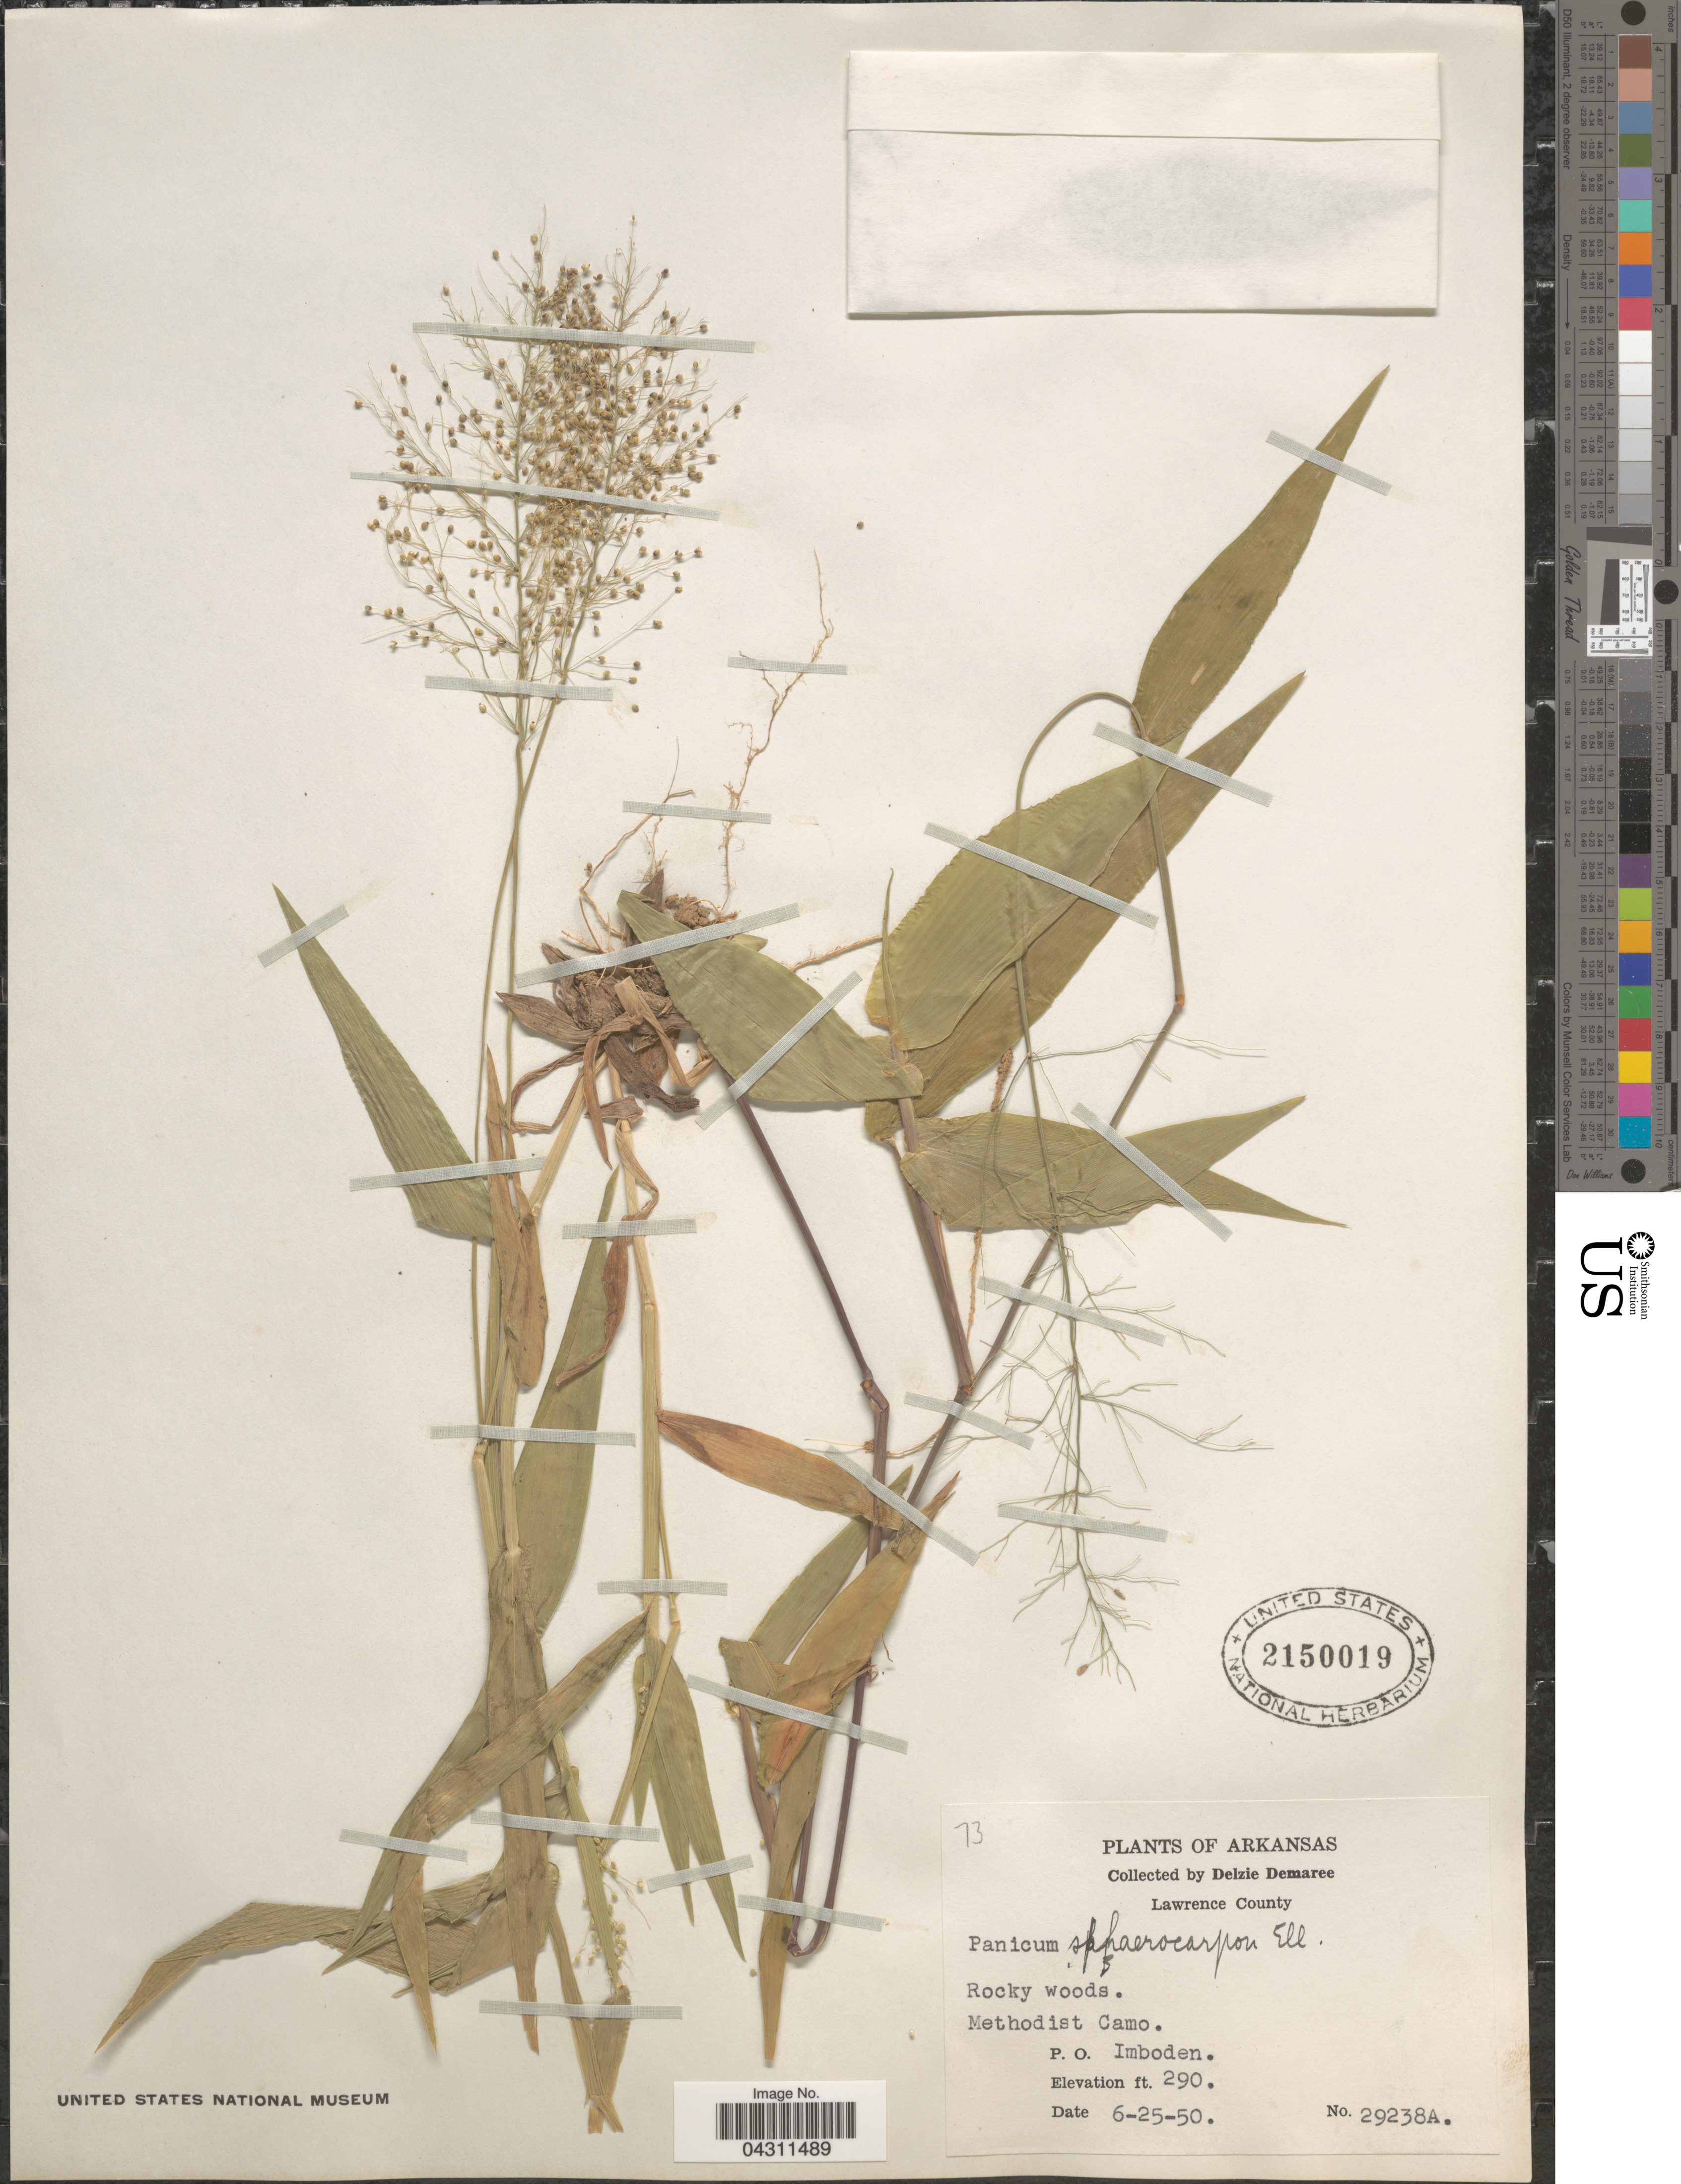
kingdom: Plantae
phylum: Tracheophyta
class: Liliopsida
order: Poales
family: Poaceae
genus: Dichanthelium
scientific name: Dichanthelium sphaerocarpon var. sphaerocarpon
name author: (Elliott) Gould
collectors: D. Demaree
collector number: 29238A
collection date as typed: Transcribed d/m/y: 25/6/50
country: United States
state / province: Arkansas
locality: Lawrence County. Rocky woods. Methodist Camp. P.O. Imboden.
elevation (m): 88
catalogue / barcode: US 2150019